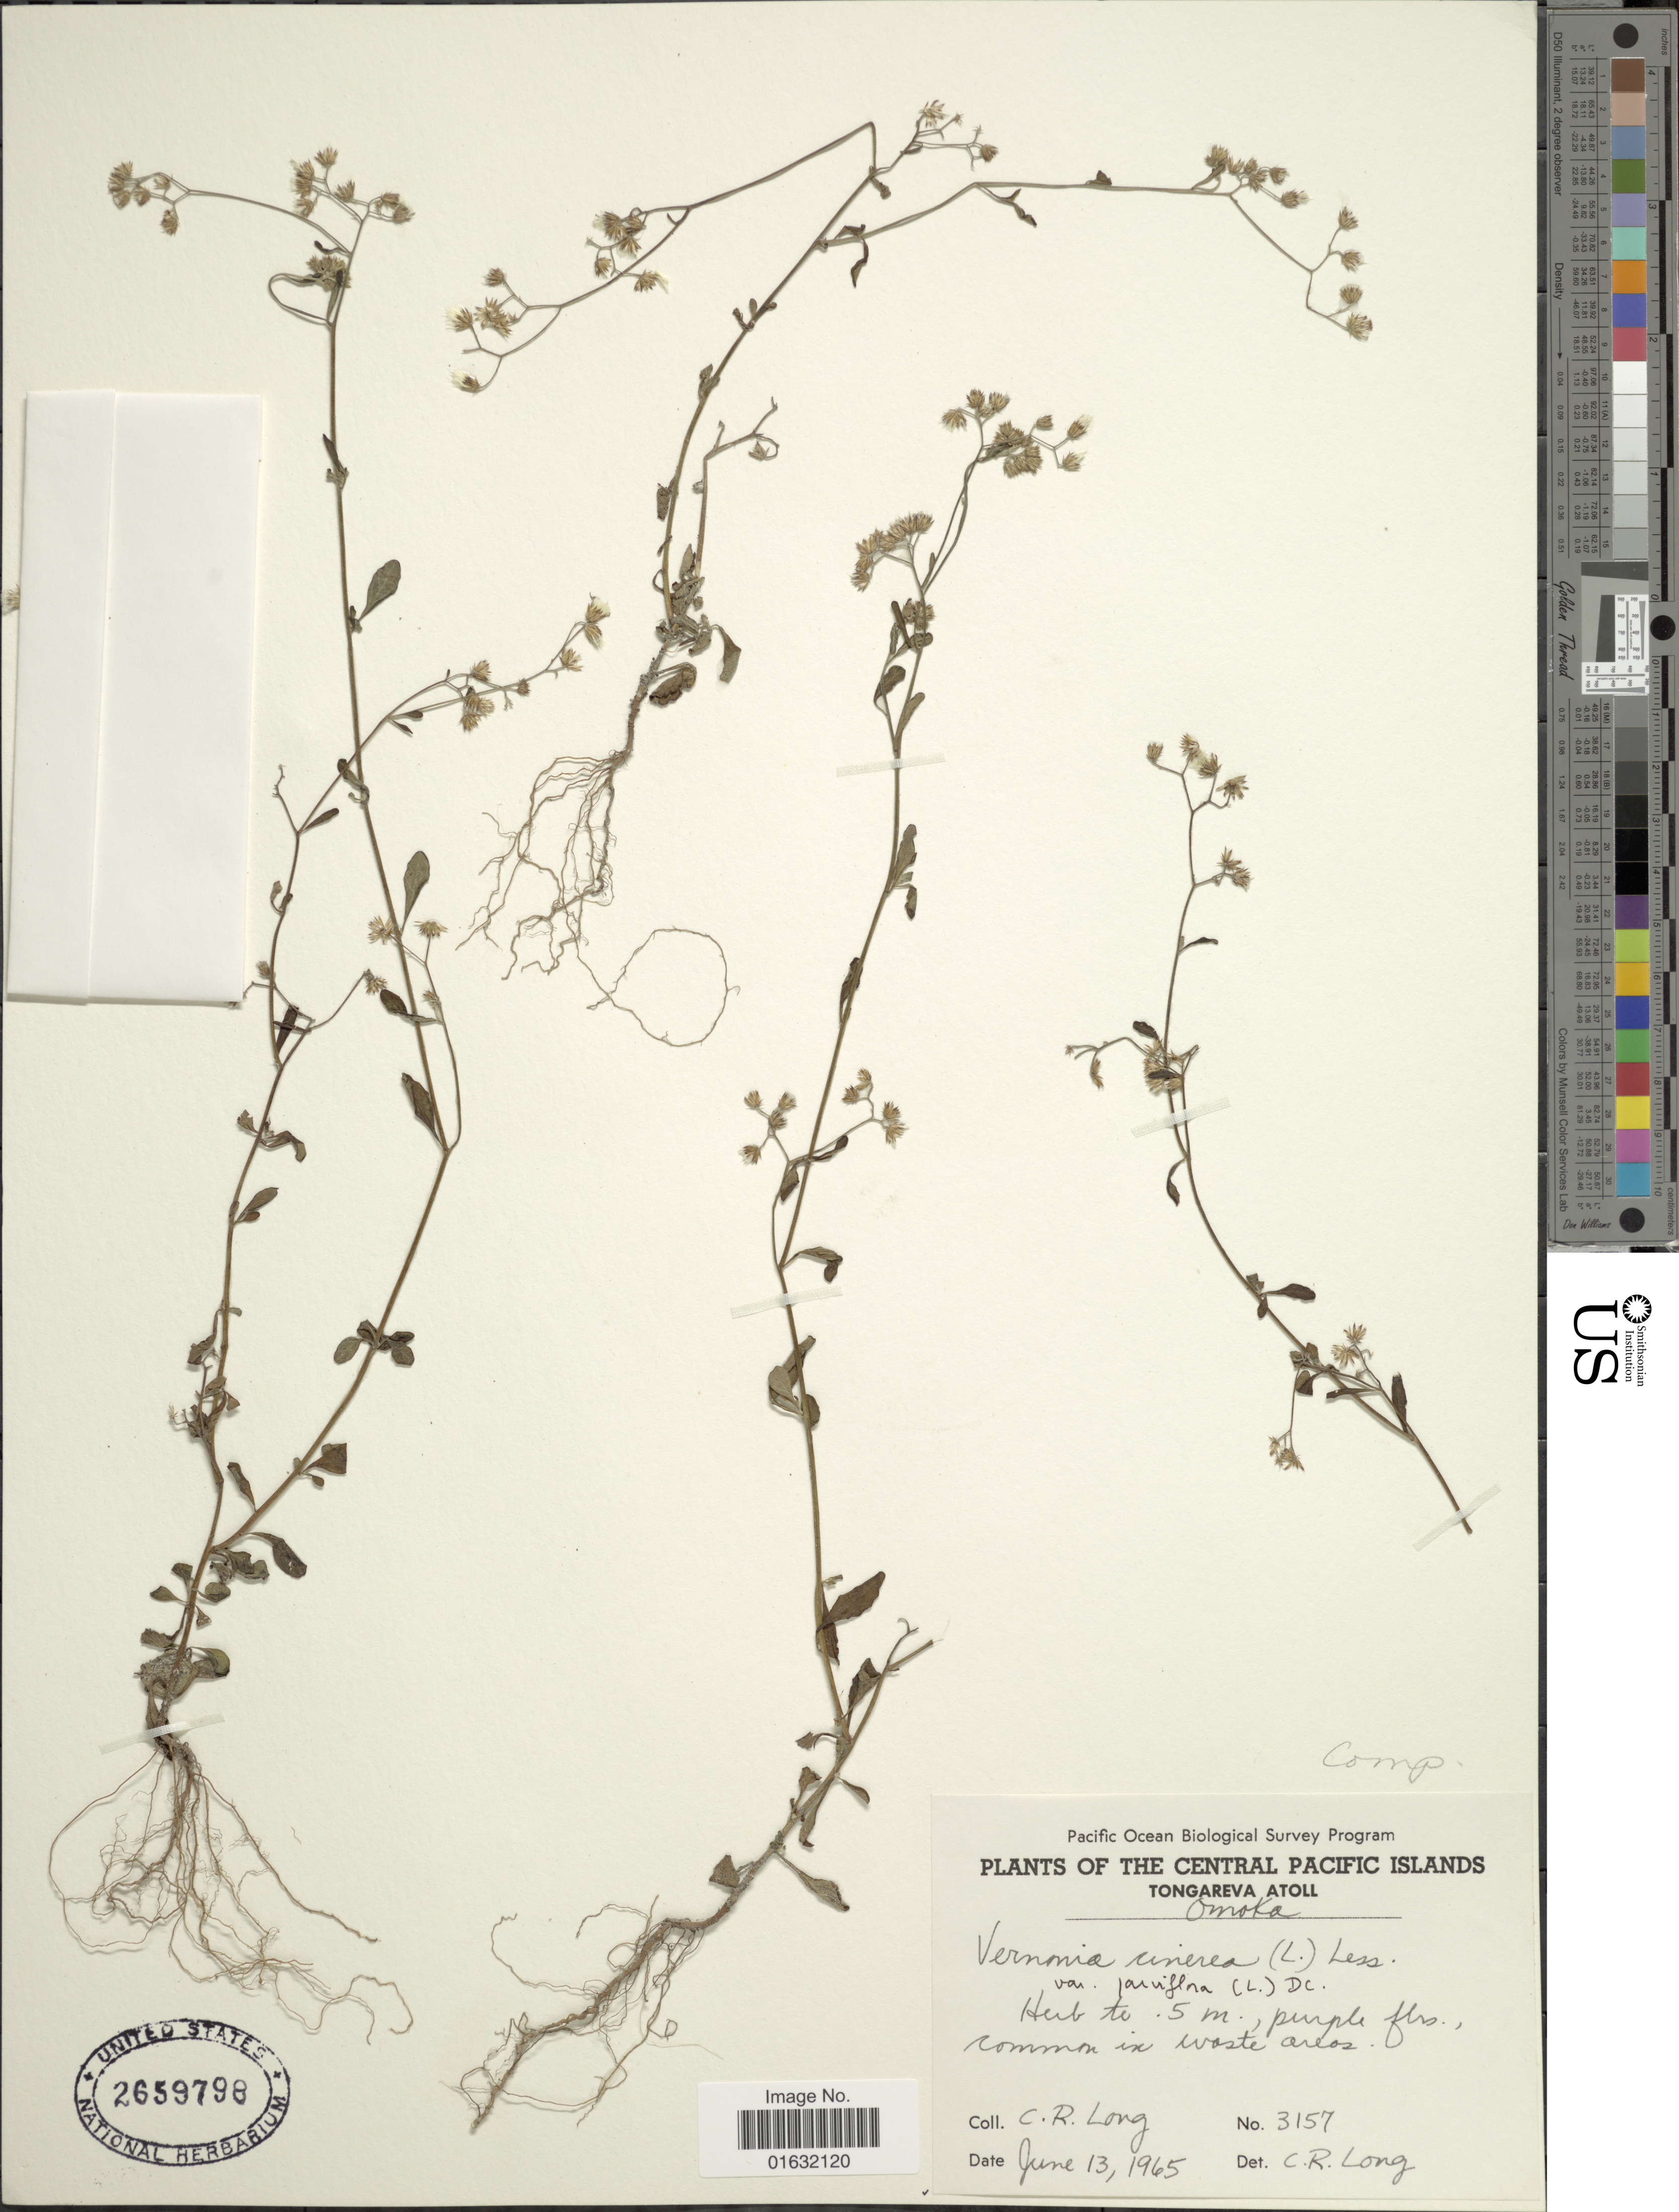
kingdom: Plantae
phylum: Tracheophyta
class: Magnoliopsida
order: Asterales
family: Asteraceae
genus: Cyanthillium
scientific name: Cyanthillium cinereum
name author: (L.) H. Rob.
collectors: C. R. Long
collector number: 3157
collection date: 1965-06-13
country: Central Am. Pac. Islands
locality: The Central Pacific Islands, Tongareva Atoll.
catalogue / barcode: US 2659798